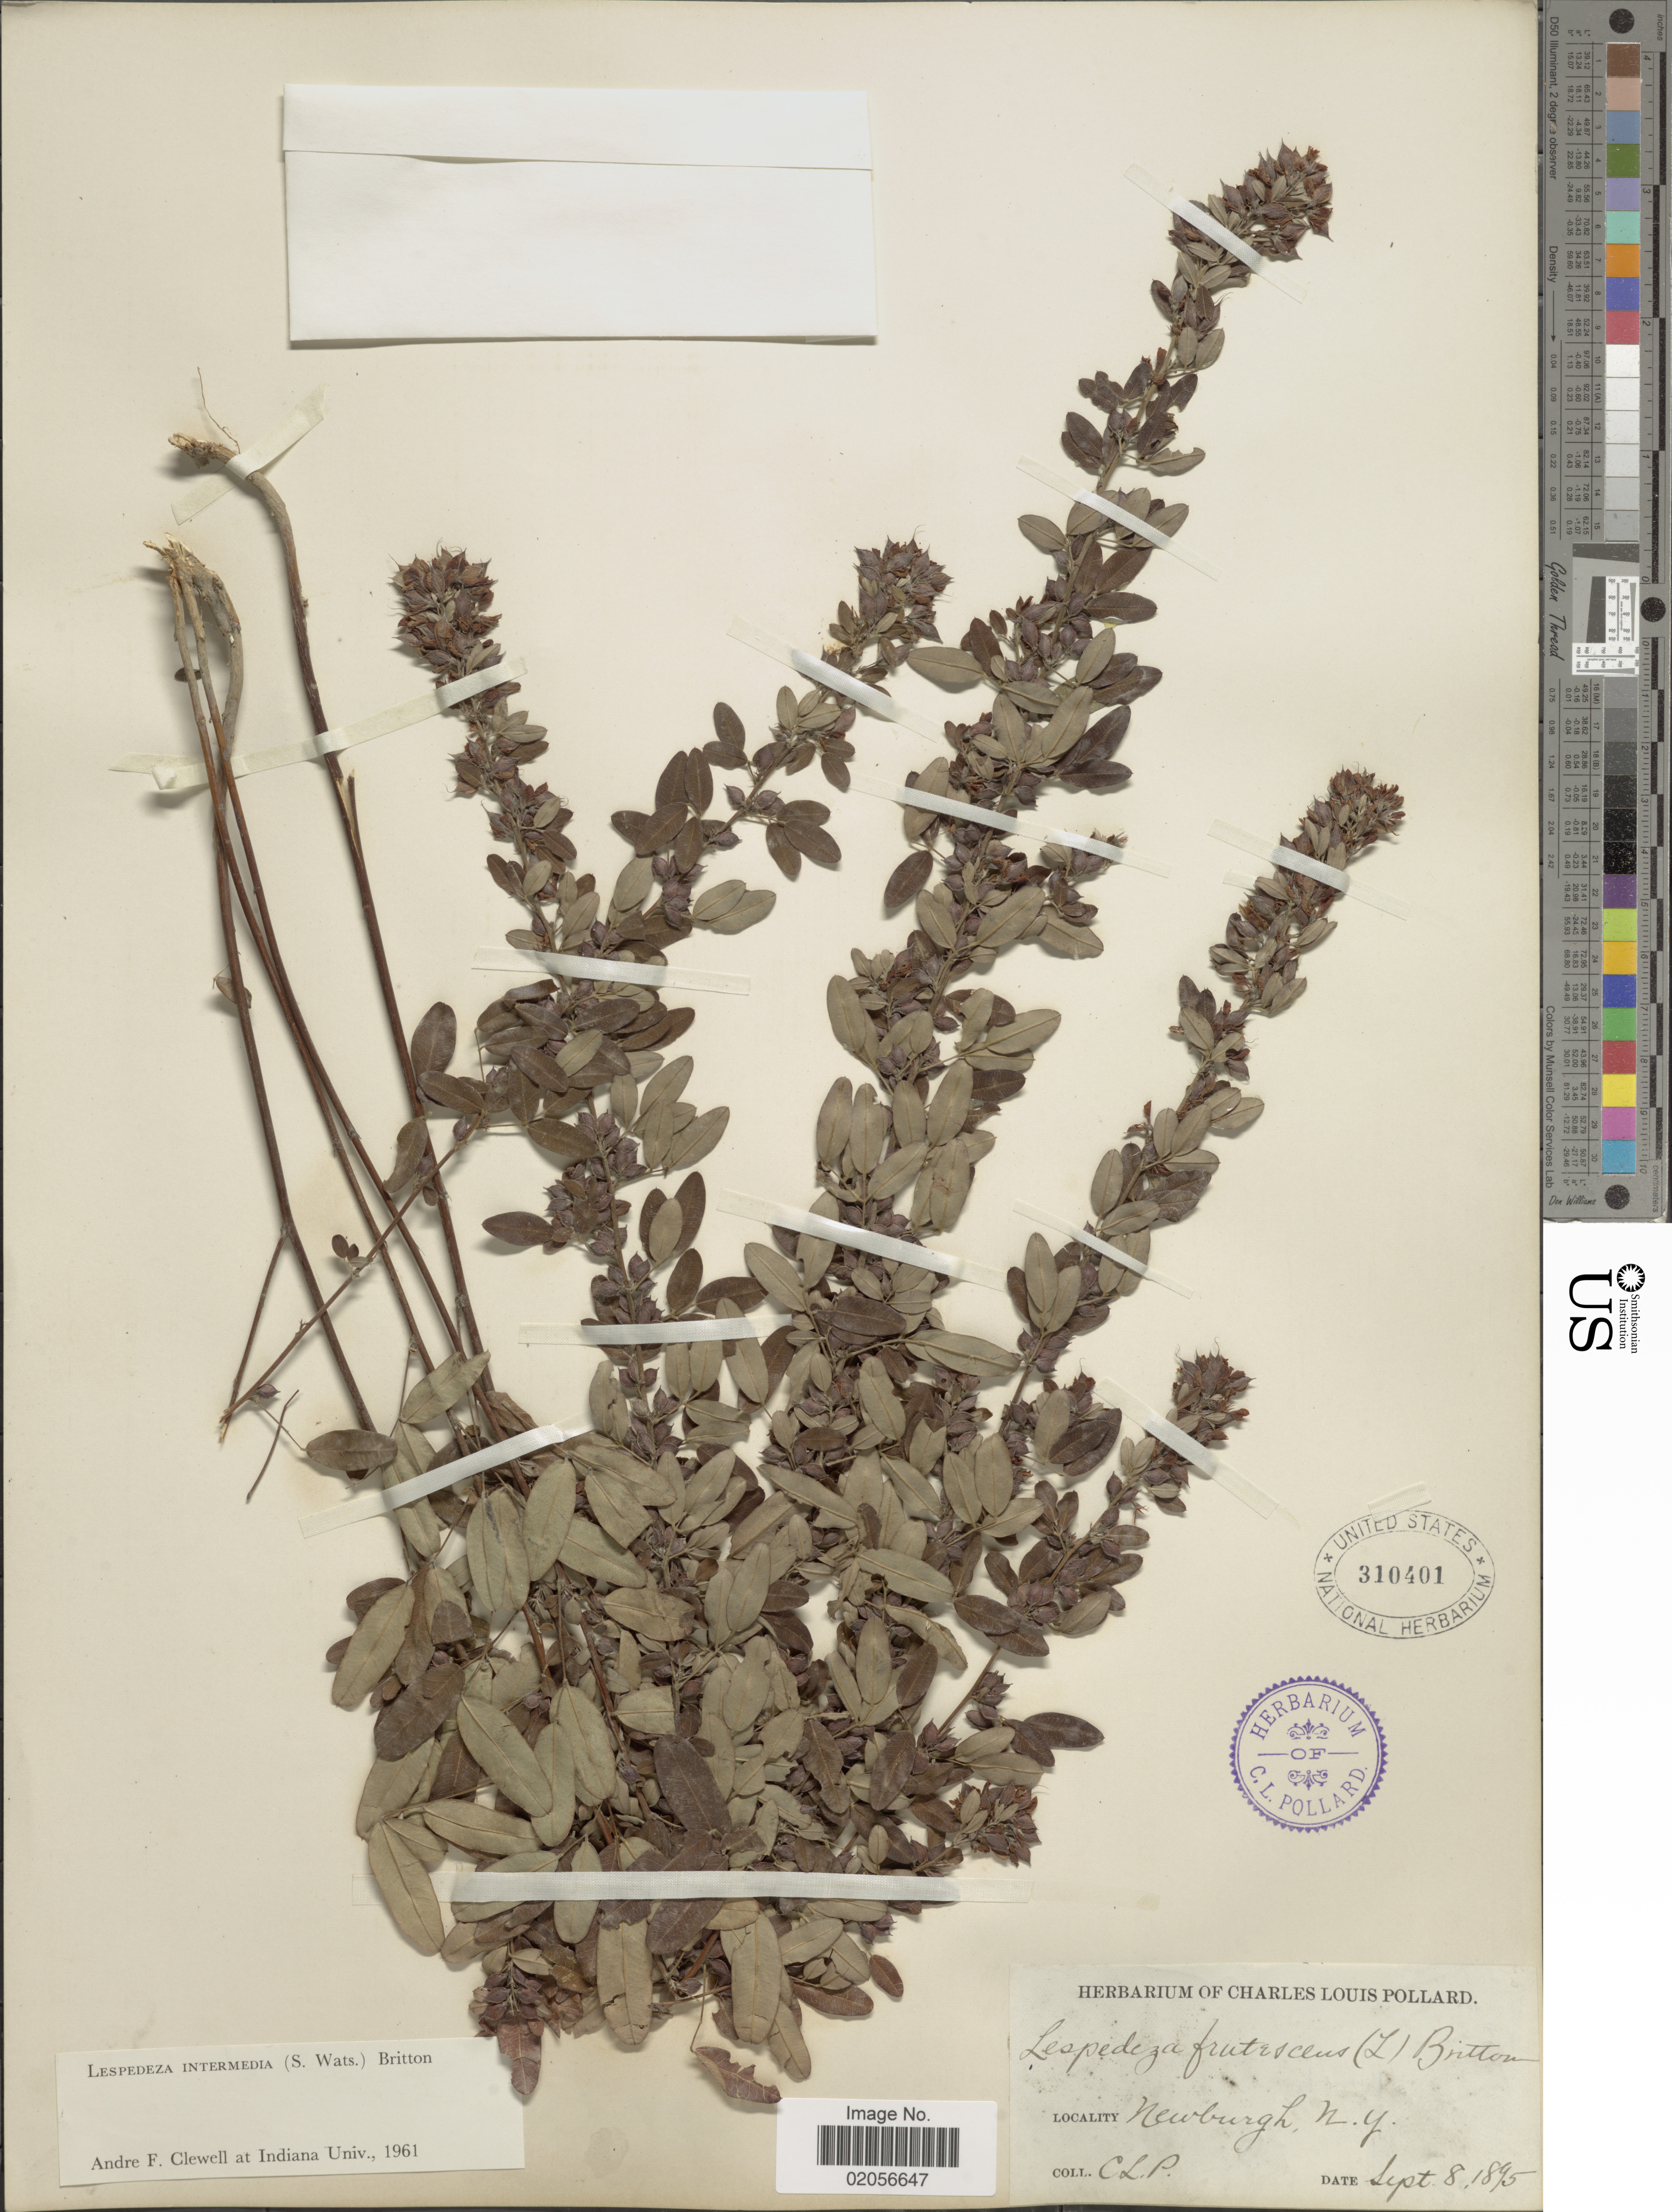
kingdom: Plantae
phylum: Tracheophyta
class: Magnoliopsida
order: Fabales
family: Fabaceae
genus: Lespedeza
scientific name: Lespedeza intermedia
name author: (S. Watson) Britton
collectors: C. L. Pollard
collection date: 1895-09-08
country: United States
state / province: New York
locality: Newburgh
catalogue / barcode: US 310401